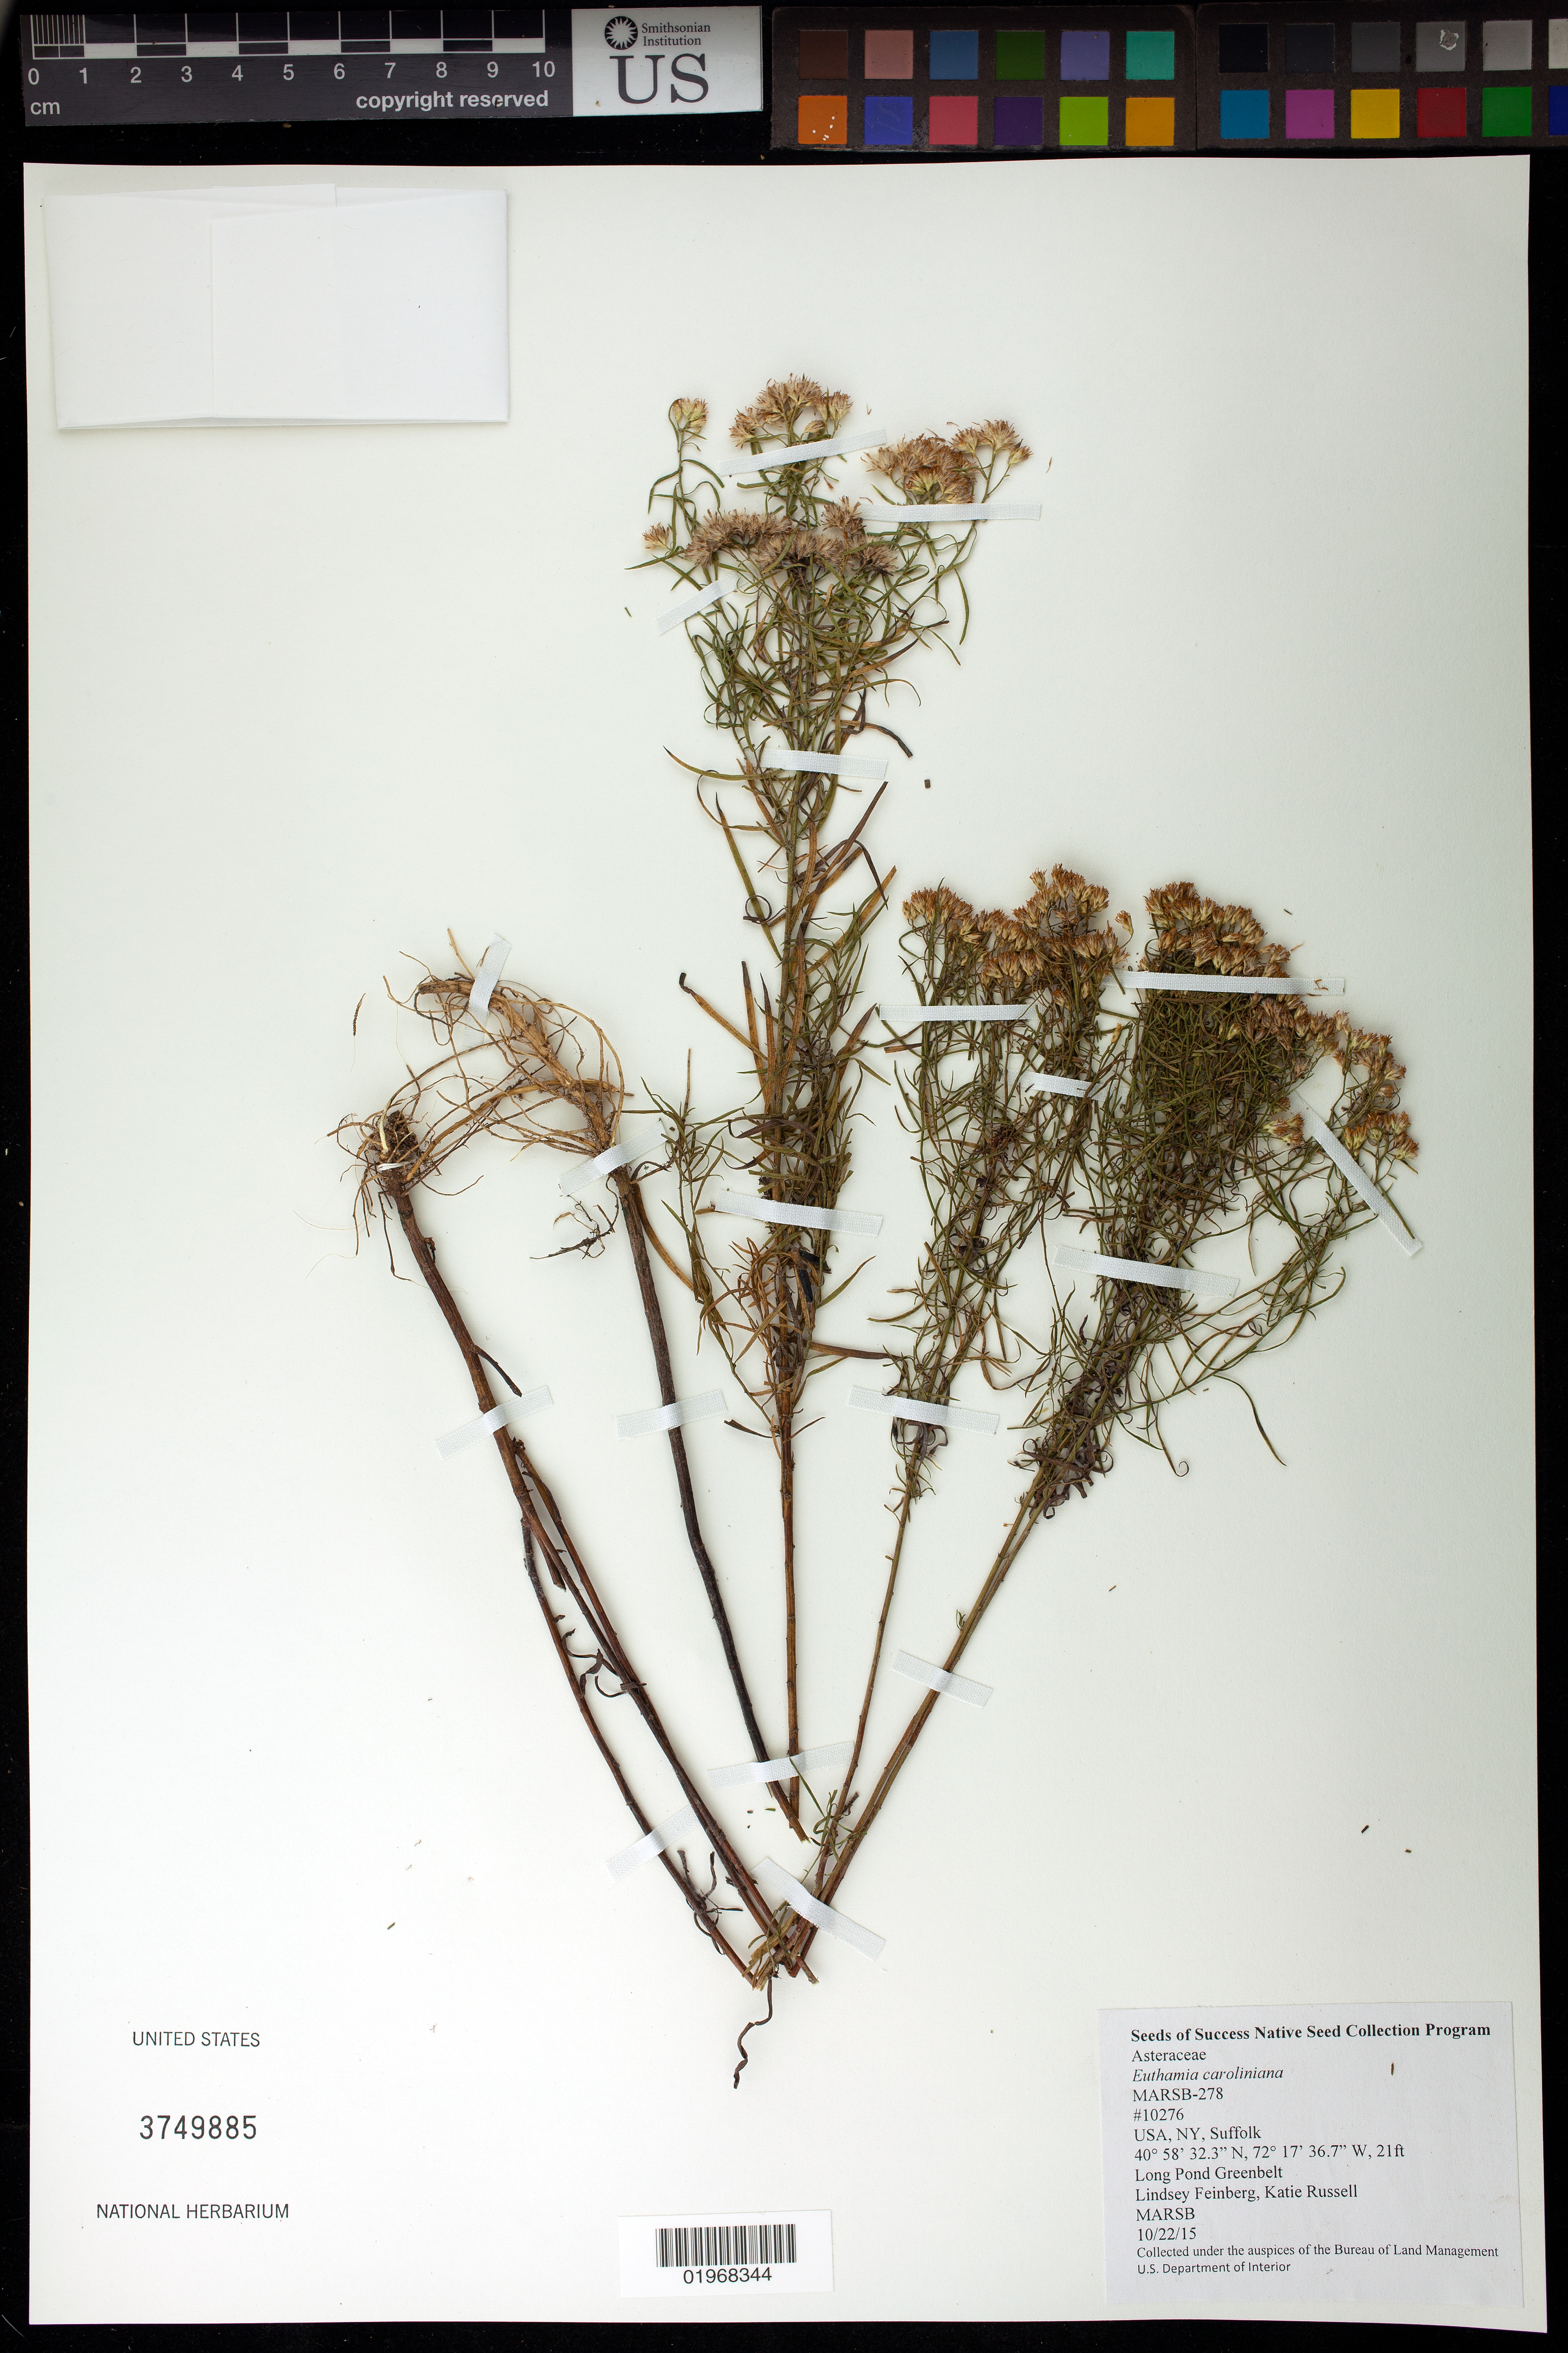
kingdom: Plantae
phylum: Tracheophyta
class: Magnoliopsida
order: Asterales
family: Asteraceae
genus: Euthamia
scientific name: Euthamia caroliniana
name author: (L.) Greene ex Porter & Britton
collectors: L. Feinberg & K. Russell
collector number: MARSB-278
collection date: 2015-10-22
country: United States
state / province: New York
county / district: Suffolk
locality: Long Pond Greenbelt, Long Pond, Crooked Pond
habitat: Central Shrub & herb depression pond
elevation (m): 6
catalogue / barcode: US 3749885